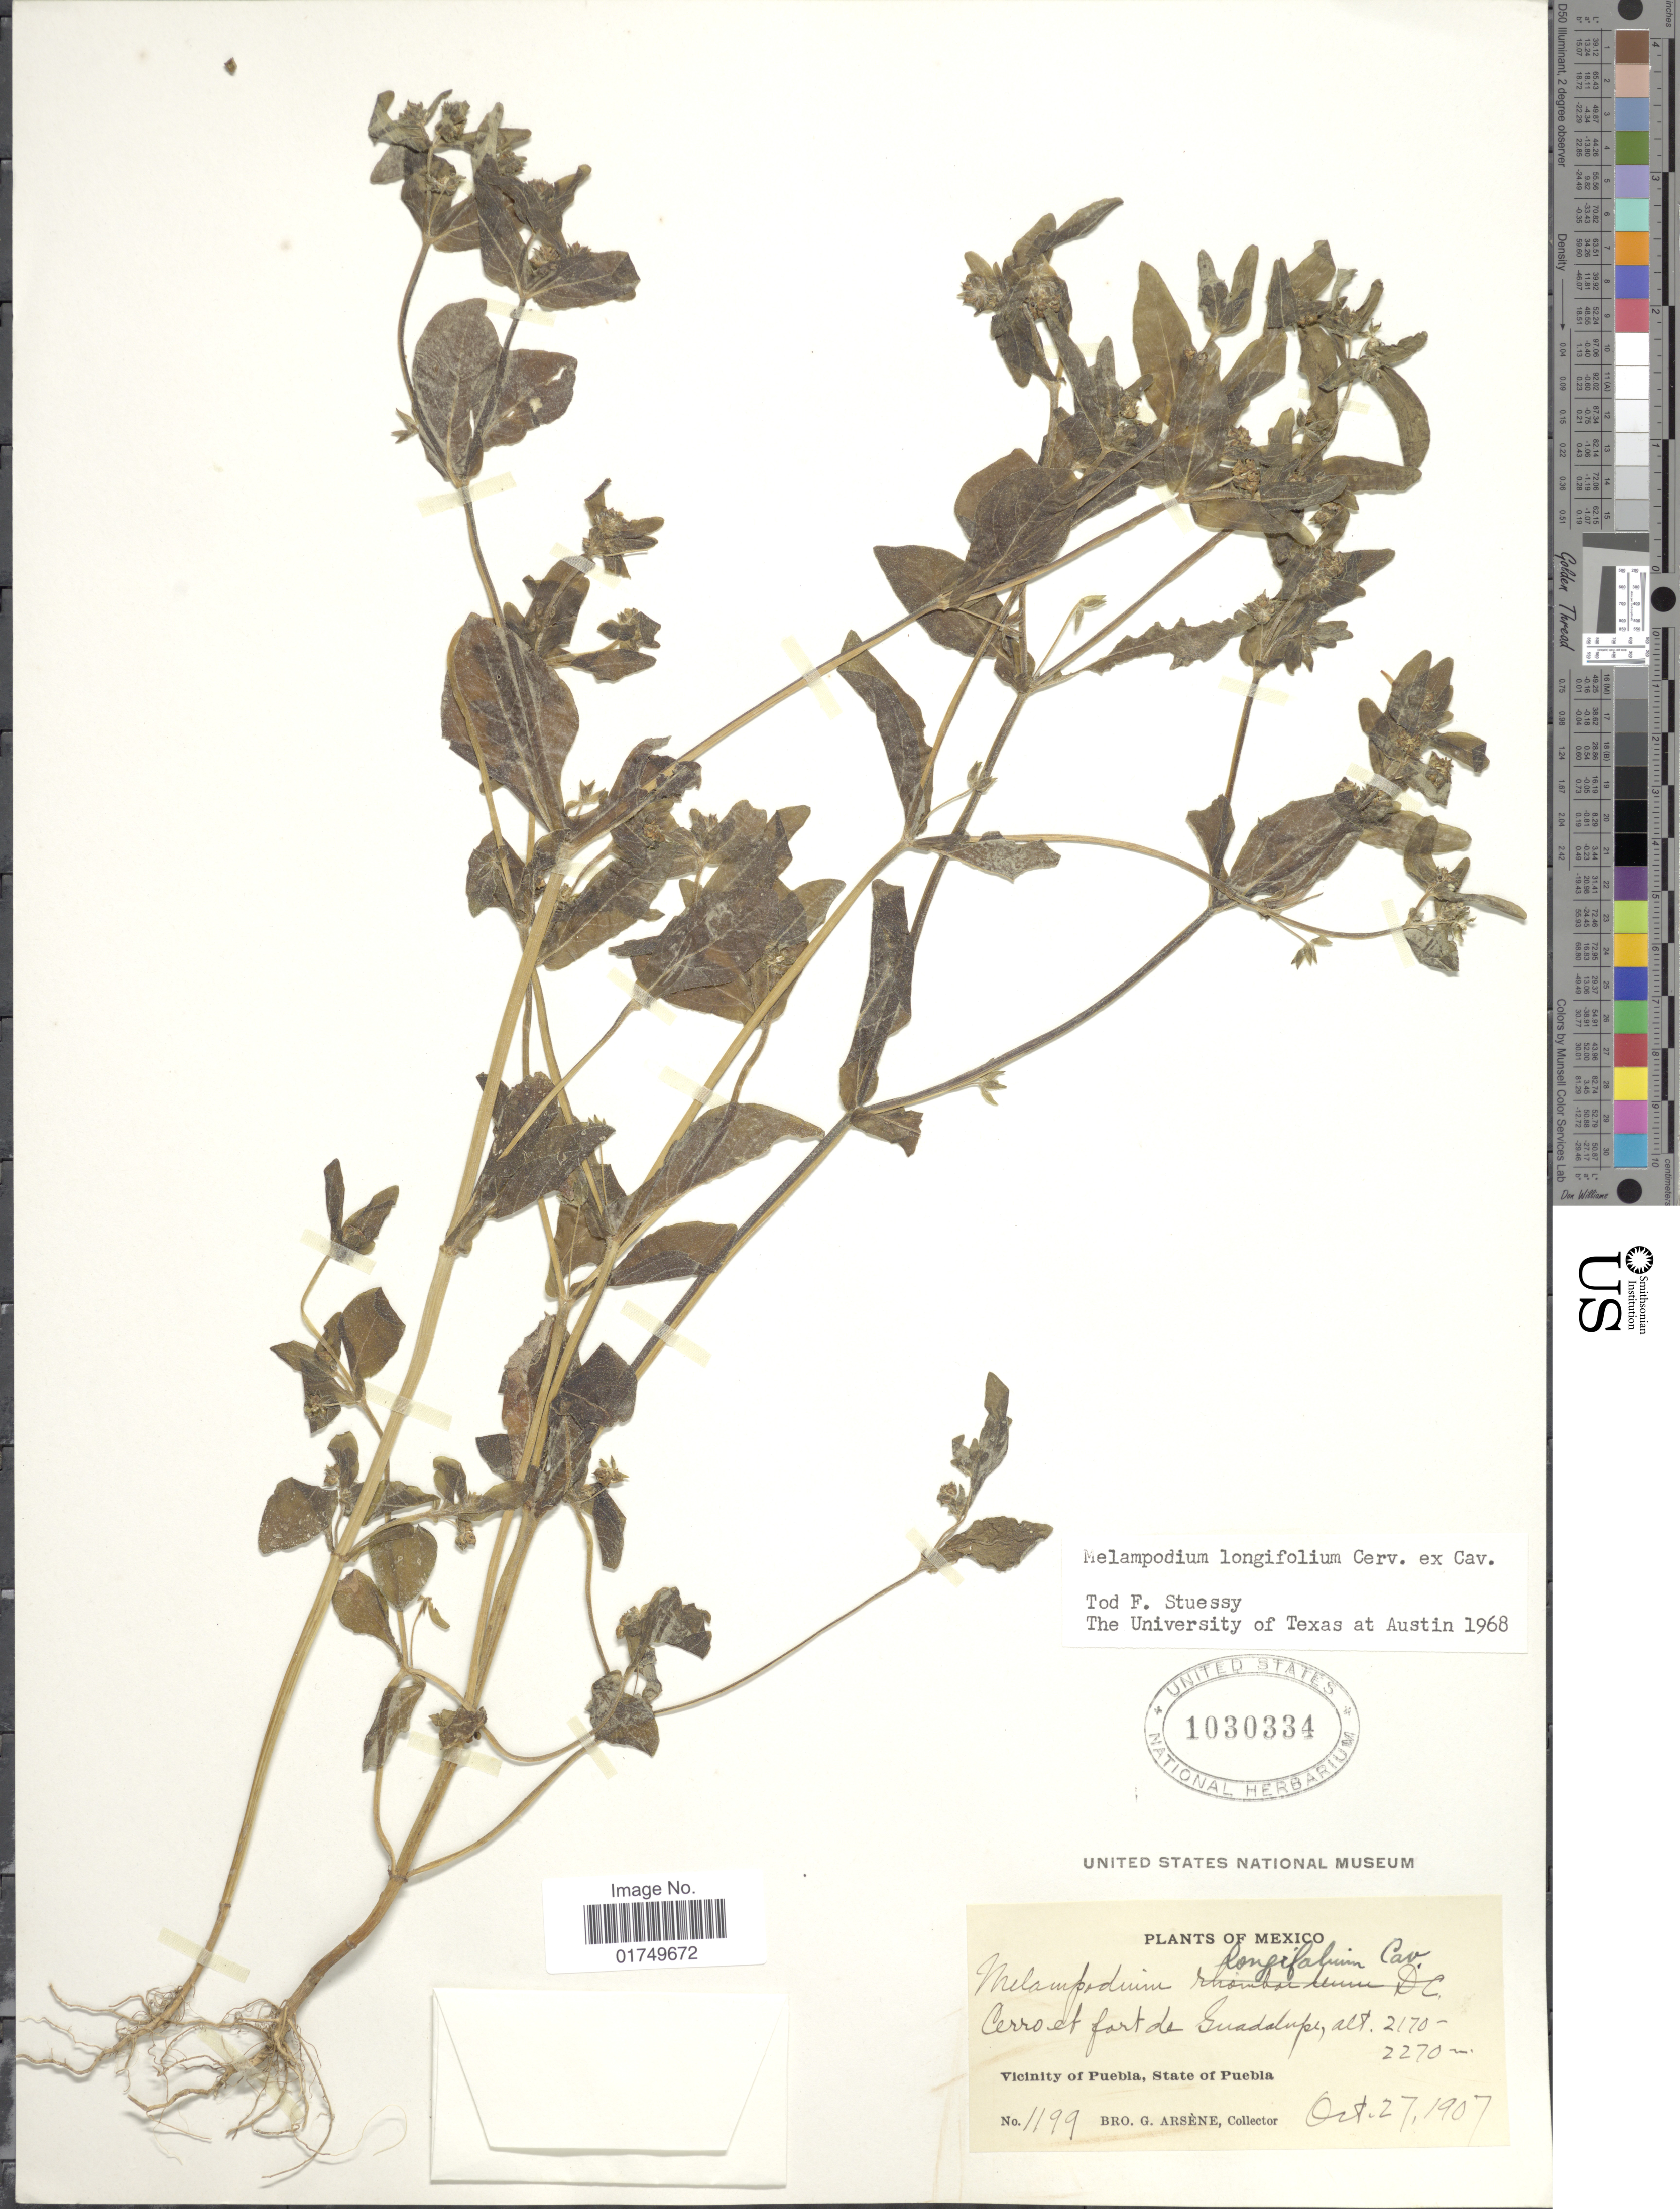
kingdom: Plantae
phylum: Tracheophyta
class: Magnoliopsida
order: Asterales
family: Asteraceae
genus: Melampodium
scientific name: Melampodium longifolium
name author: Cerv. ex Cav.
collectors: Bro. G. Arsène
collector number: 1199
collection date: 1907-10-27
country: Mexico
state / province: Puebla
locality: Cerro et fort de Guadalupe, Vicinity of Puebla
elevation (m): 2170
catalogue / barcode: US 1030334